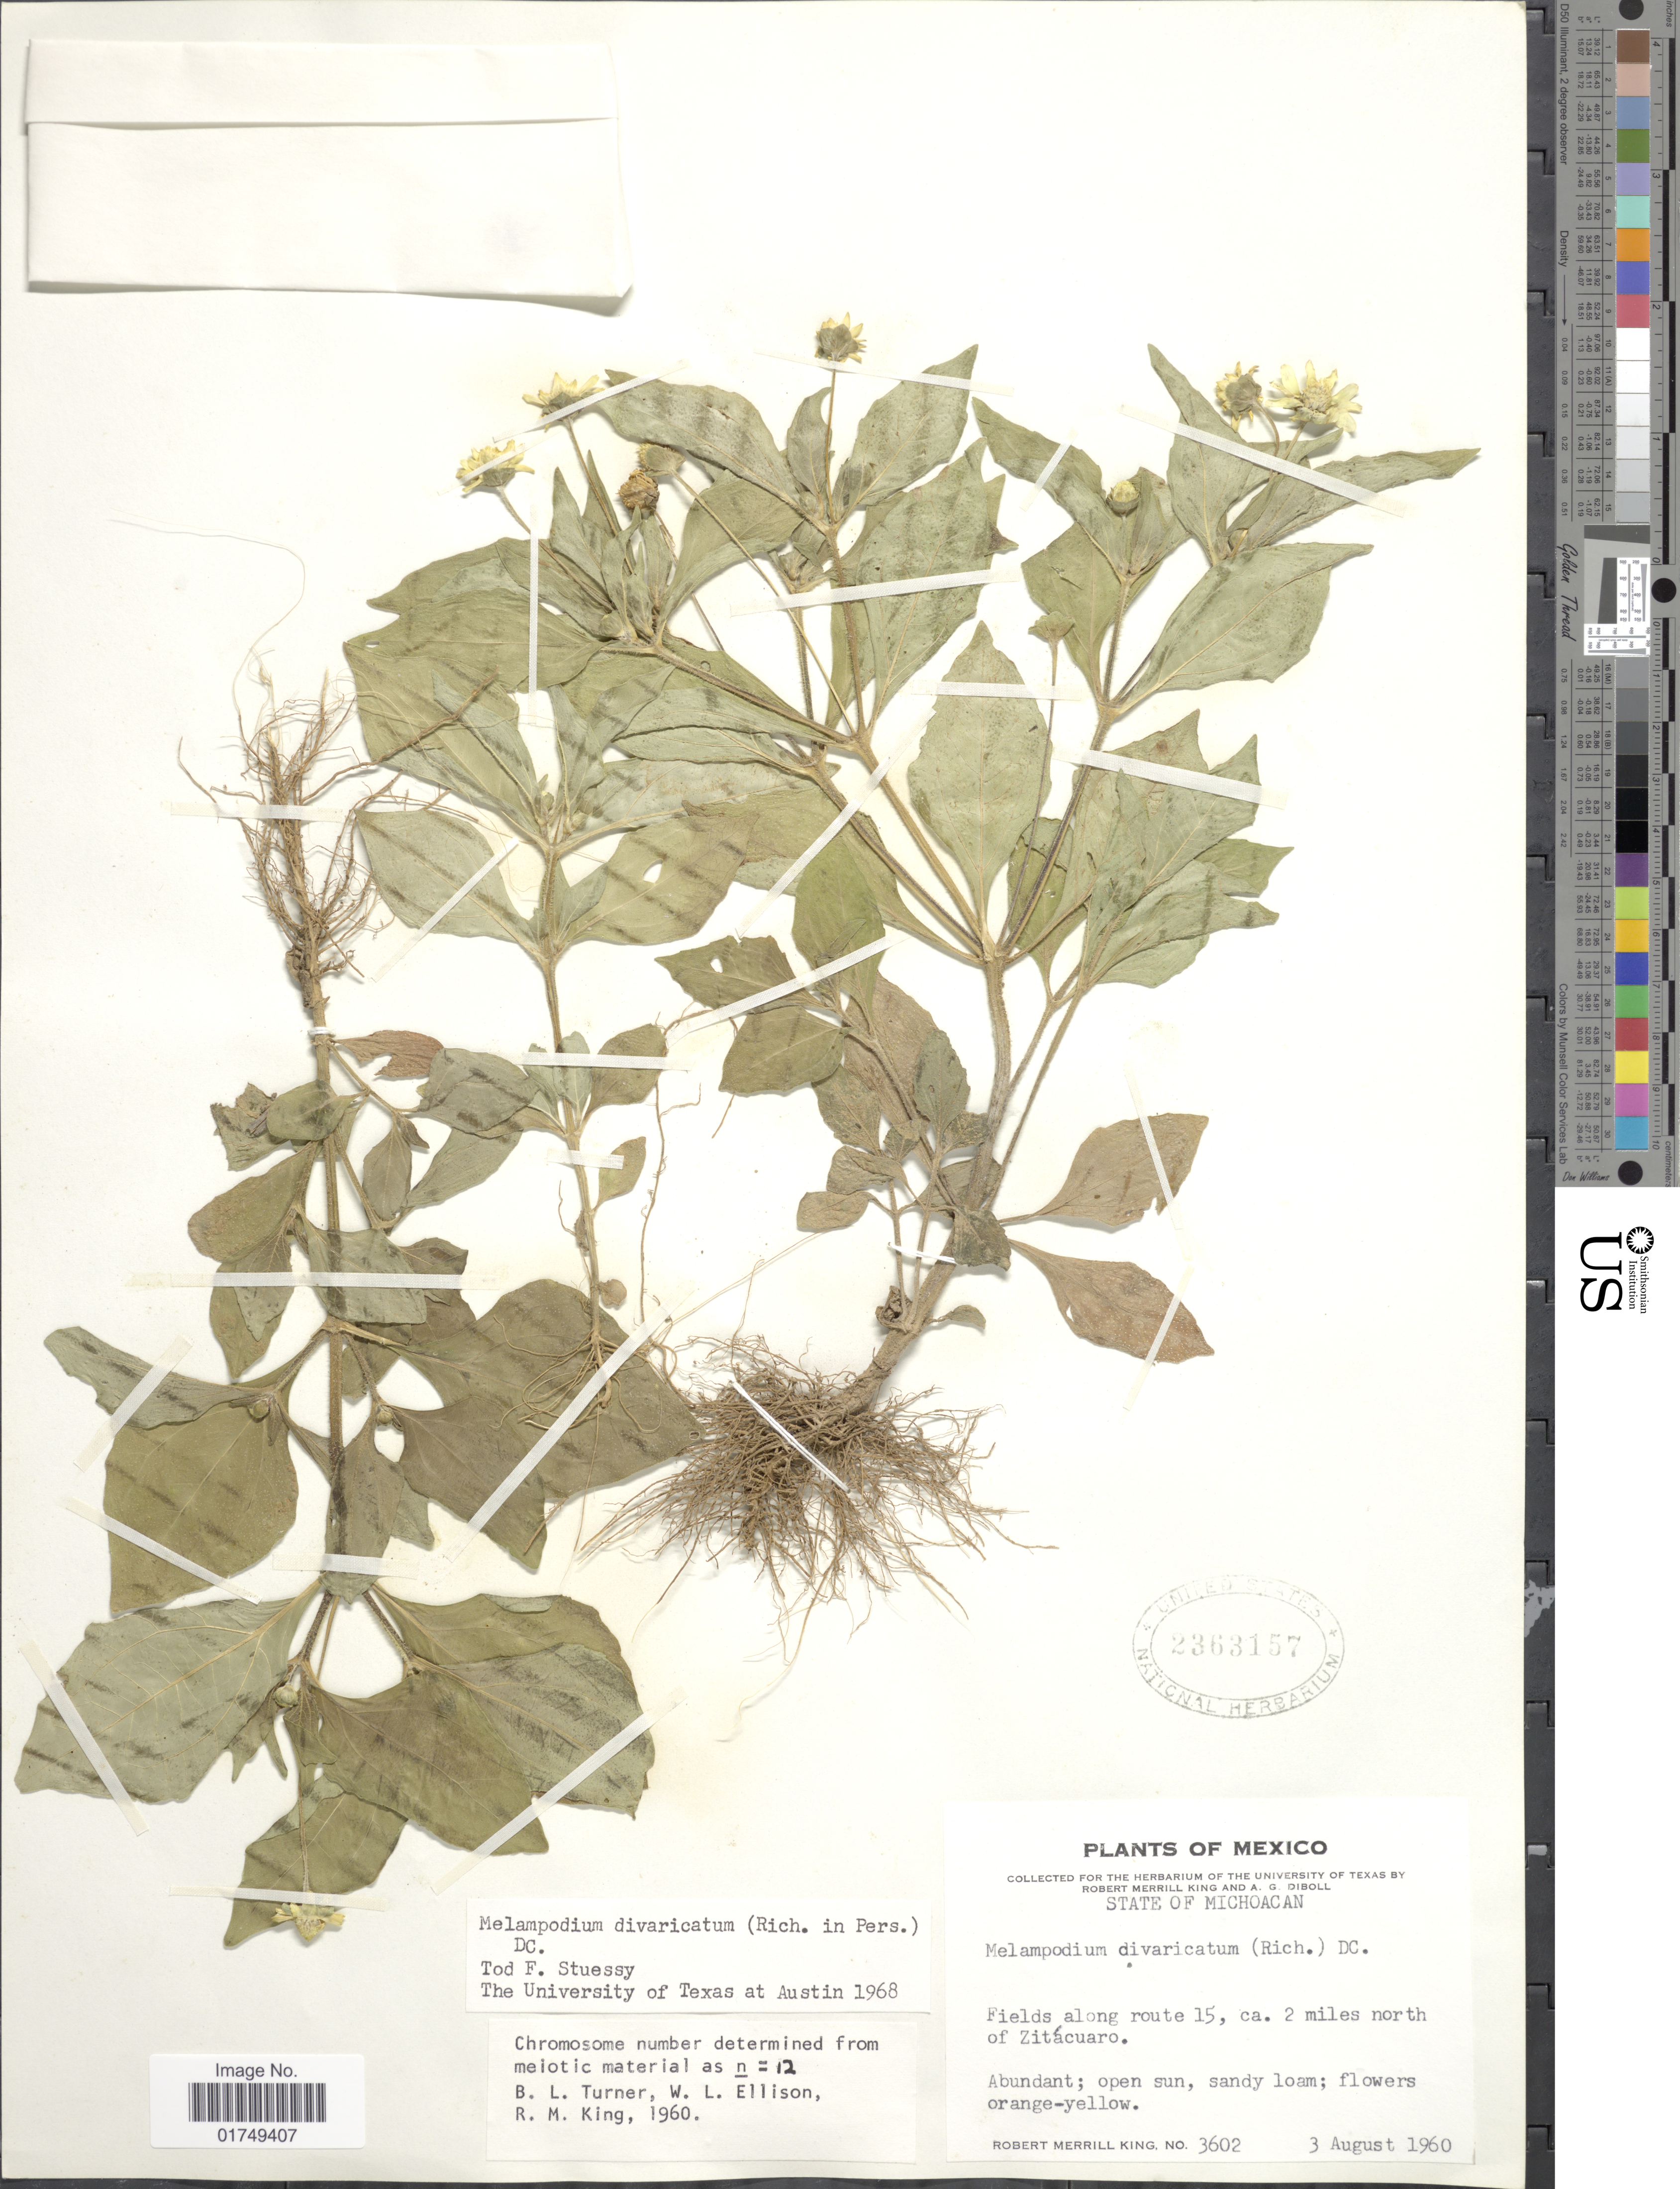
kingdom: Plantae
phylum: Tracheophyta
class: Magnoliopsida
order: Asterales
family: Asteraceae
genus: Melampodium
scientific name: Melampodium divaricatum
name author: (Rich.) DC.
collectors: R. M. King & A. Diboll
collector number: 3602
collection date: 1960-08-03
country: Mexico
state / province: Michoacán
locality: Fields along route 15, ca 2 miles north of Zitacuaro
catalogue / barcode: US 2363157